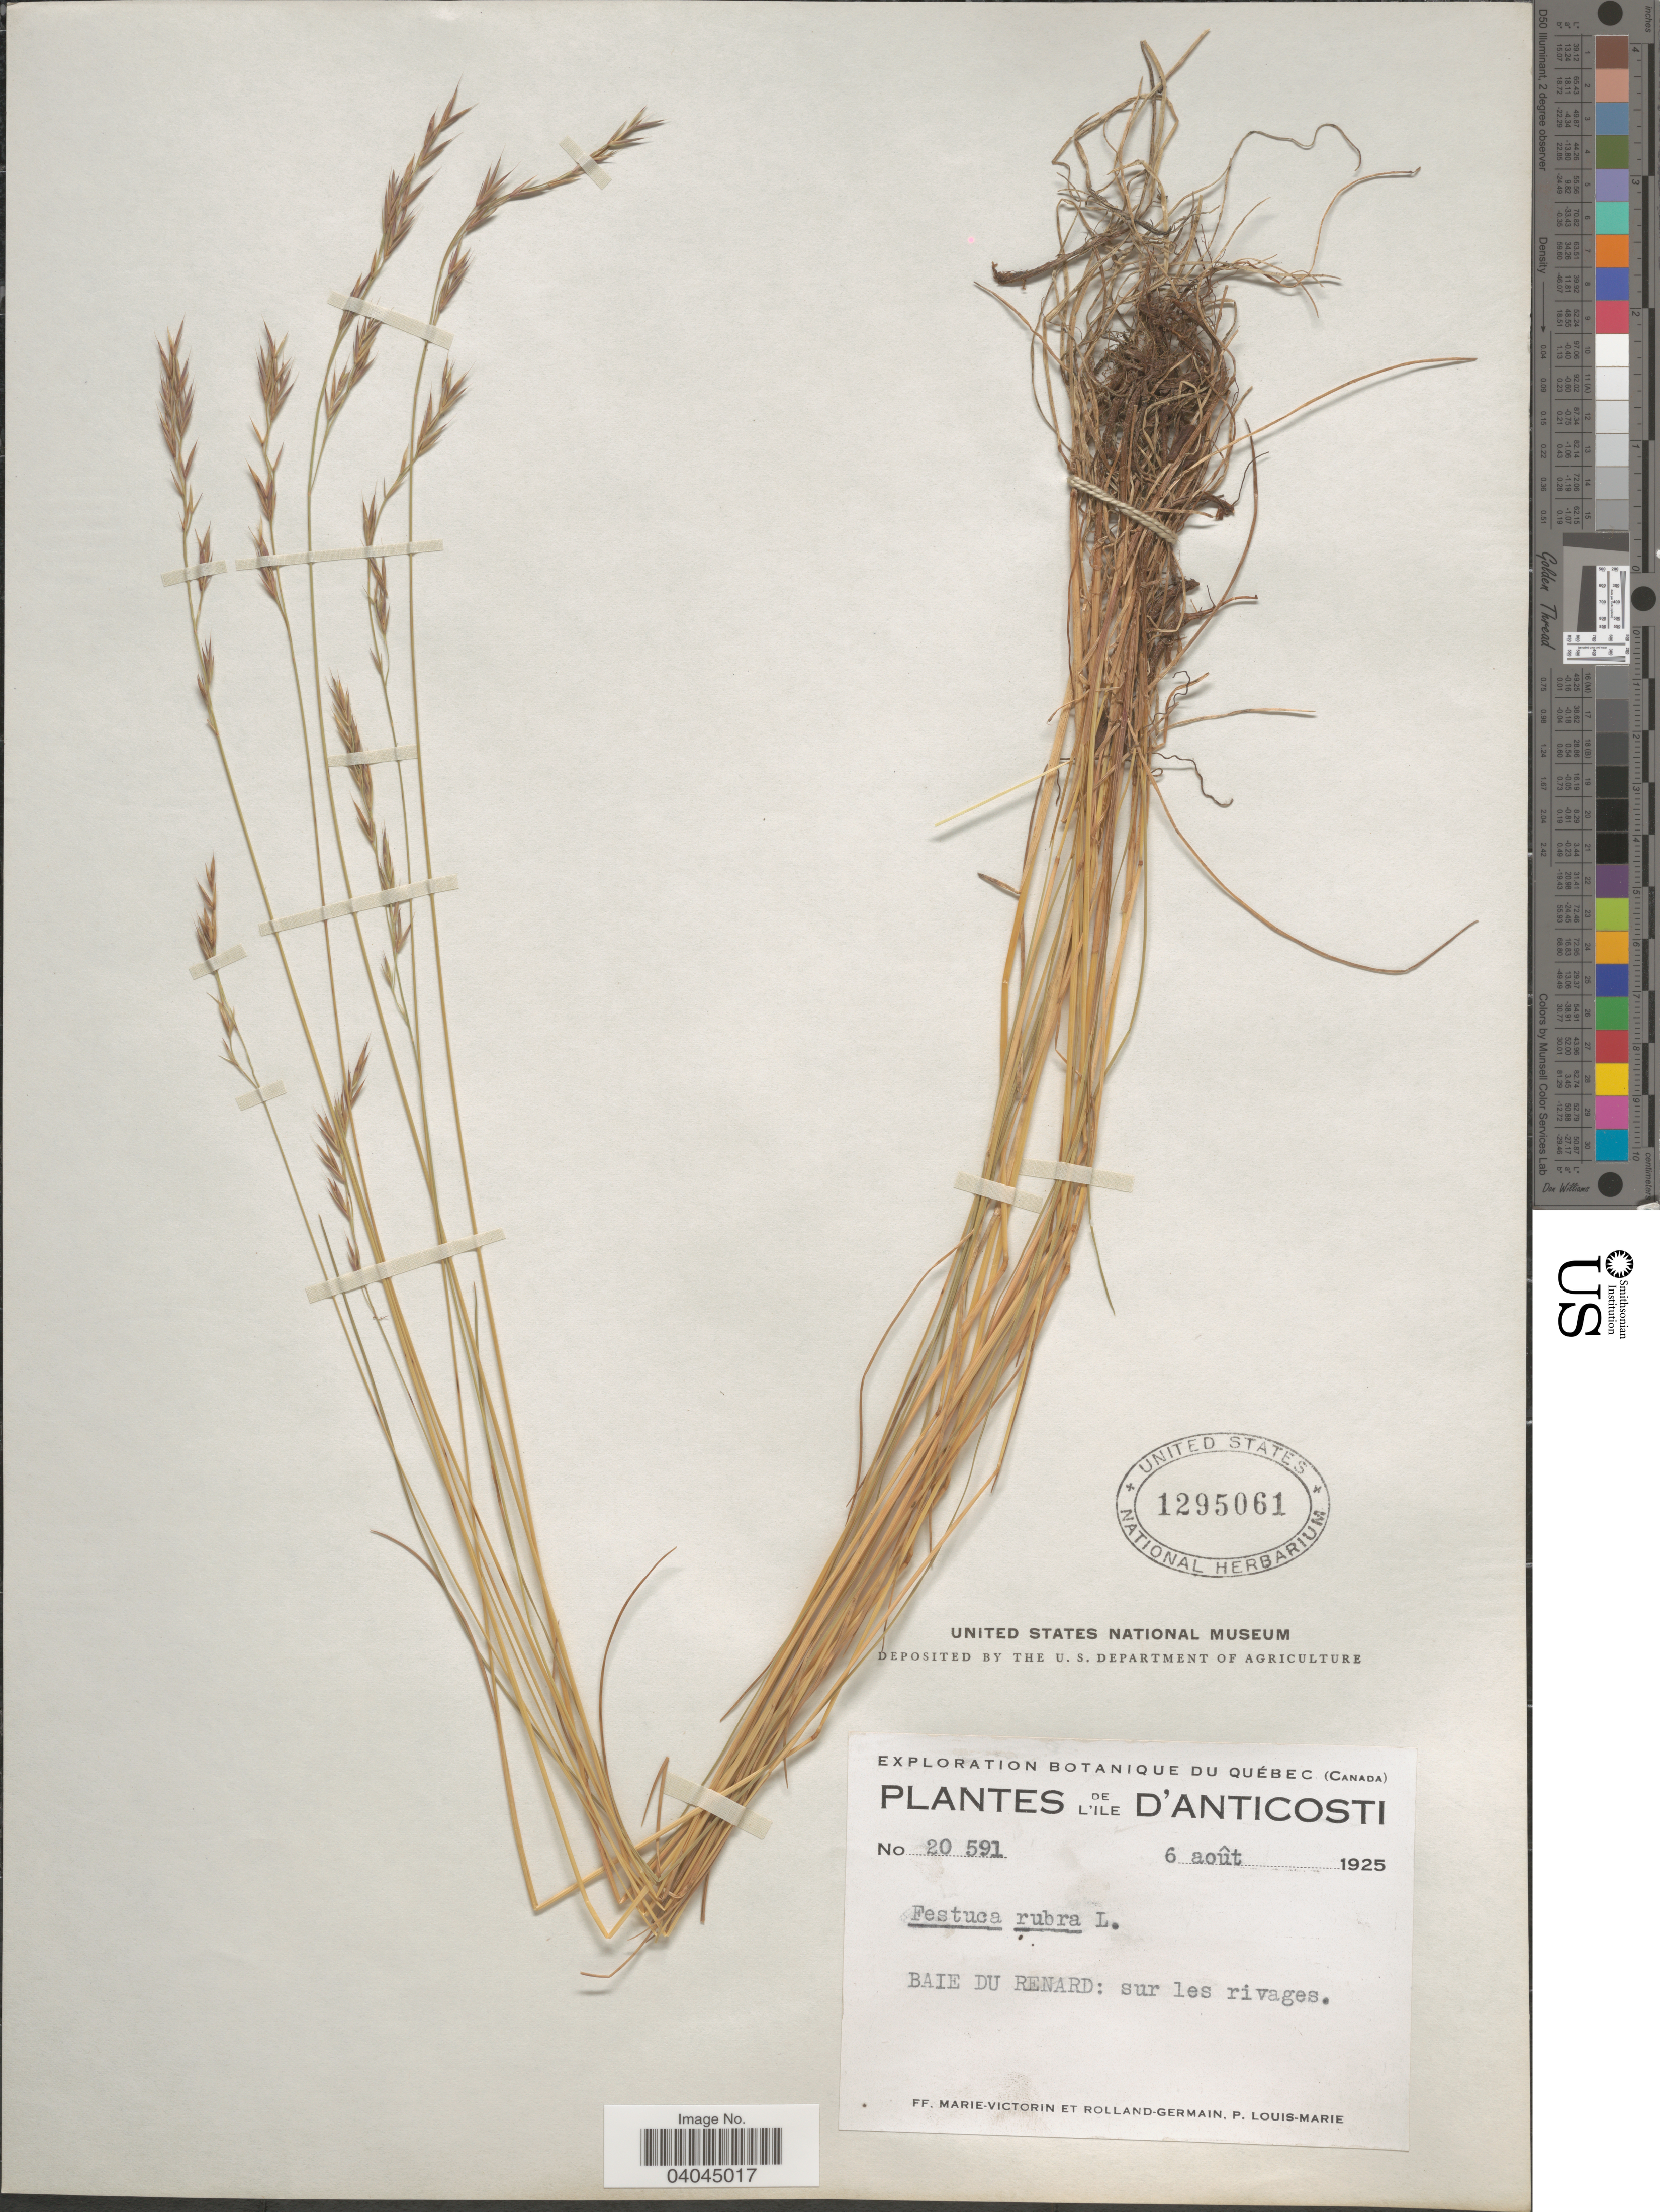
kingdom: Plantae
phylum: Tracheophyta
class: Liliopsida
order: Poales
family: Poaceae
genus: Festuca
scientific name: Festuca rubra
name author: L.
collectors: F. Marie-Victorin, Rolland-Germain & L.-M. LaLonde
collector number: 20591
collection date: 1925-08-06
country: Canada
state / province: Quebec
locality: L'ile D'Anticosti. Baie du Renard: sur les rivages.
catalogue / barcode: US 1295061